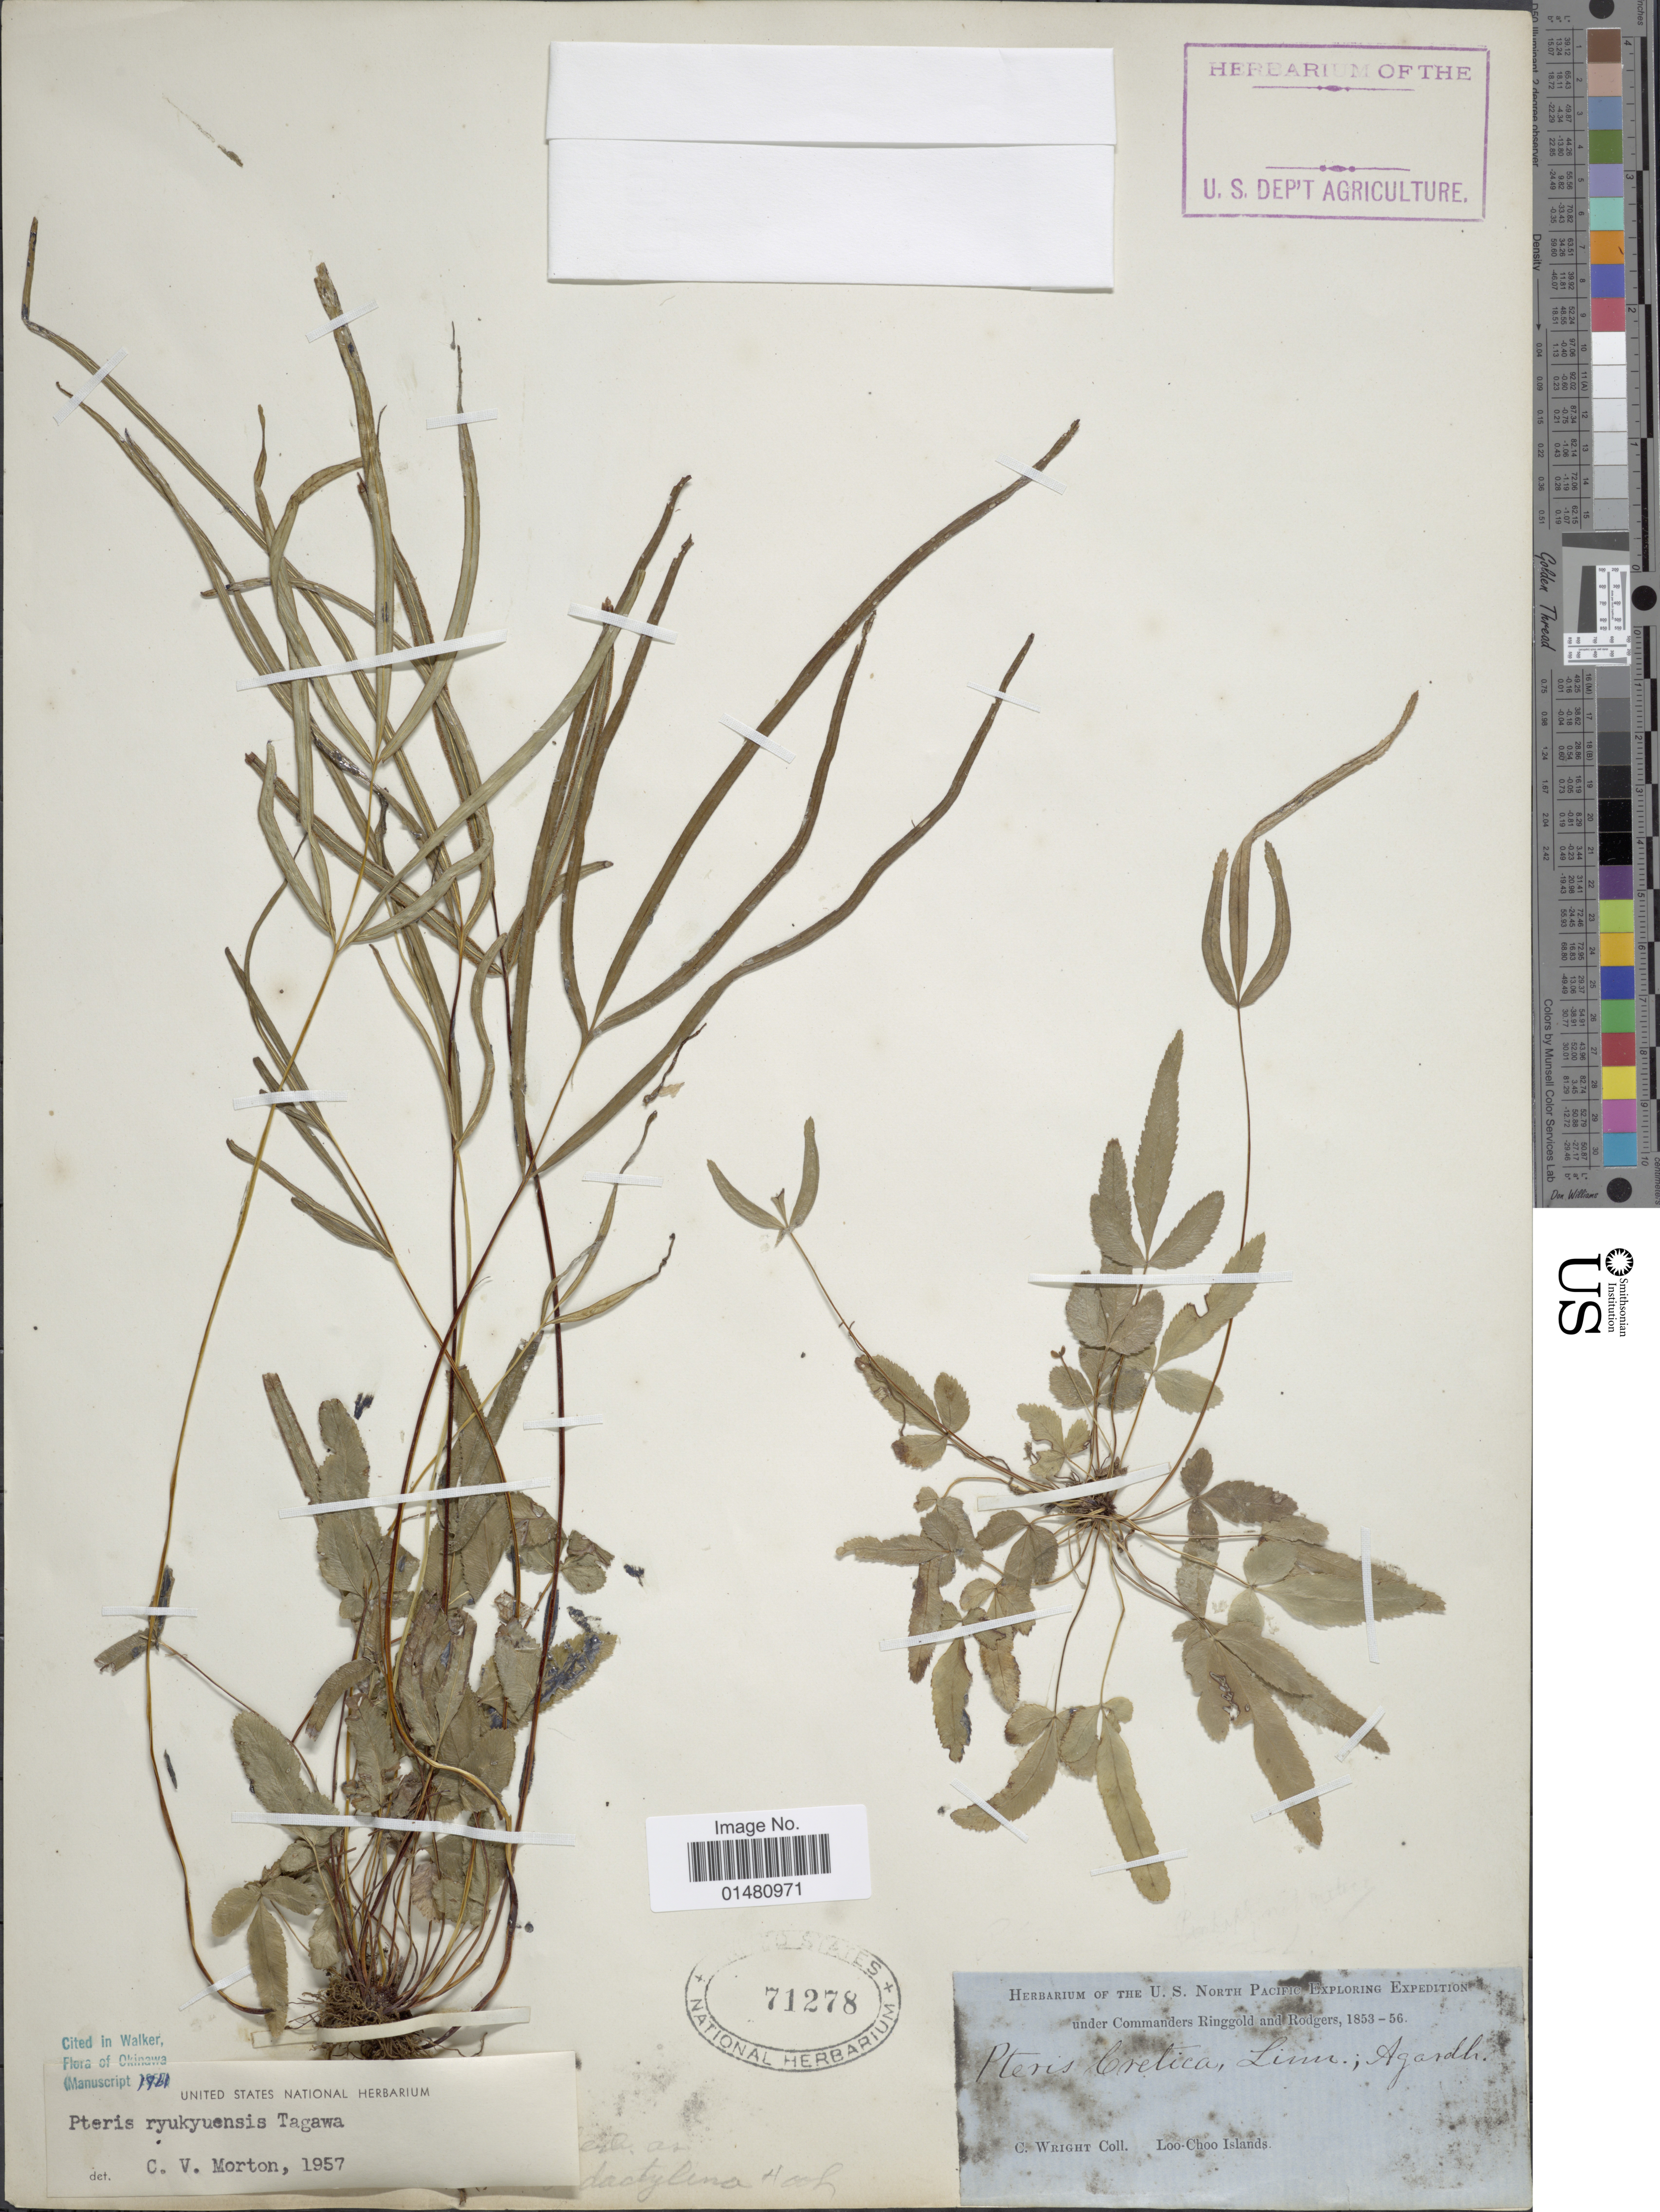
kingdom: Plantae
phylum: Tracheophyta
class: Polypodiopsida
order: Polypodiales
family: Pteridaceae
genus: Pteris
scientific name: Pteris ryukyuensis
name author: Tagawa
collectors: C. Wright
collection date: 1853/1856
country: Japan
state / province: Okinawa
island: Ryukyu Islands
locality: Loo-Choo Islands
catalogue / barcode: US 71278